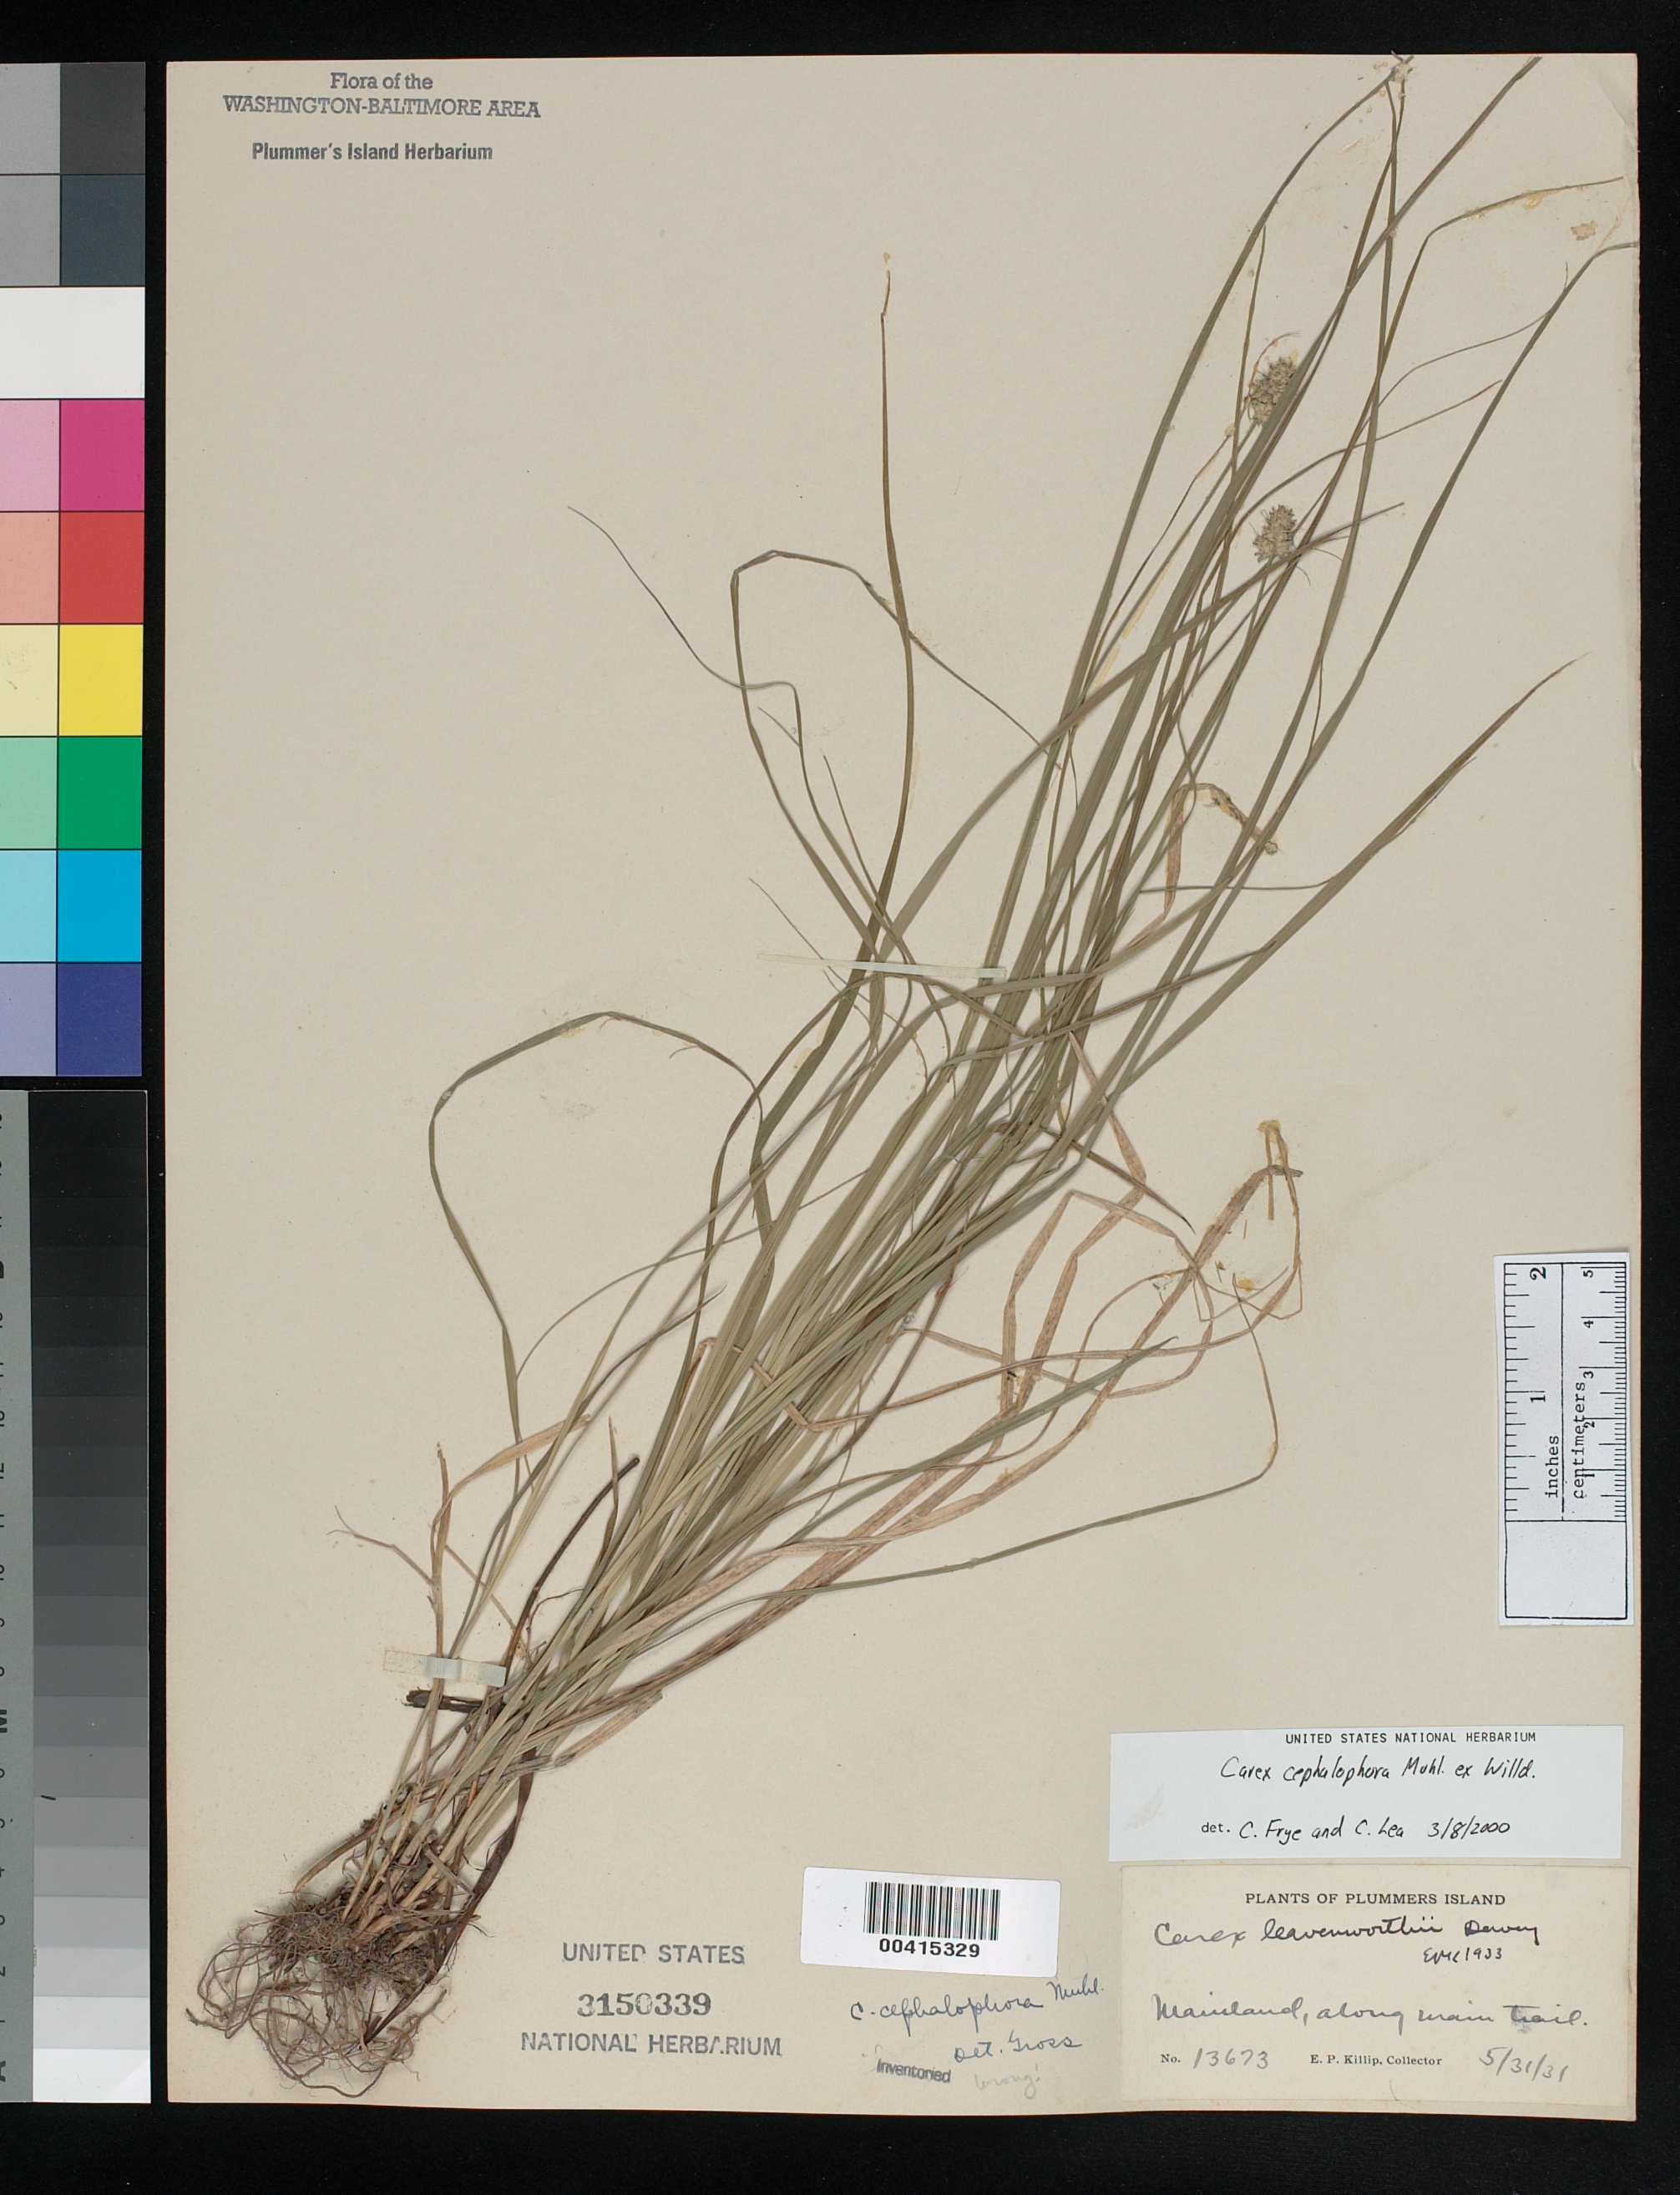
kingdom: Plantae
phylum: Tracheophyta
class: Liliopsida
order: Poales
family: Cyperaceae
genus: Carex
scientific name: Carex cephalophora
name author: Muhl. ex Willd.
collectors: E. P. Killip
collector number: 13673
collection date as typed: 31 May 1931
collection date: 1931-05-31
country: United States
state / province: Maryland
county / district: Montgomery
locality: Plummer's Island; mainland, along main trail Plummers Island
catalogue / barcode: US 3150339